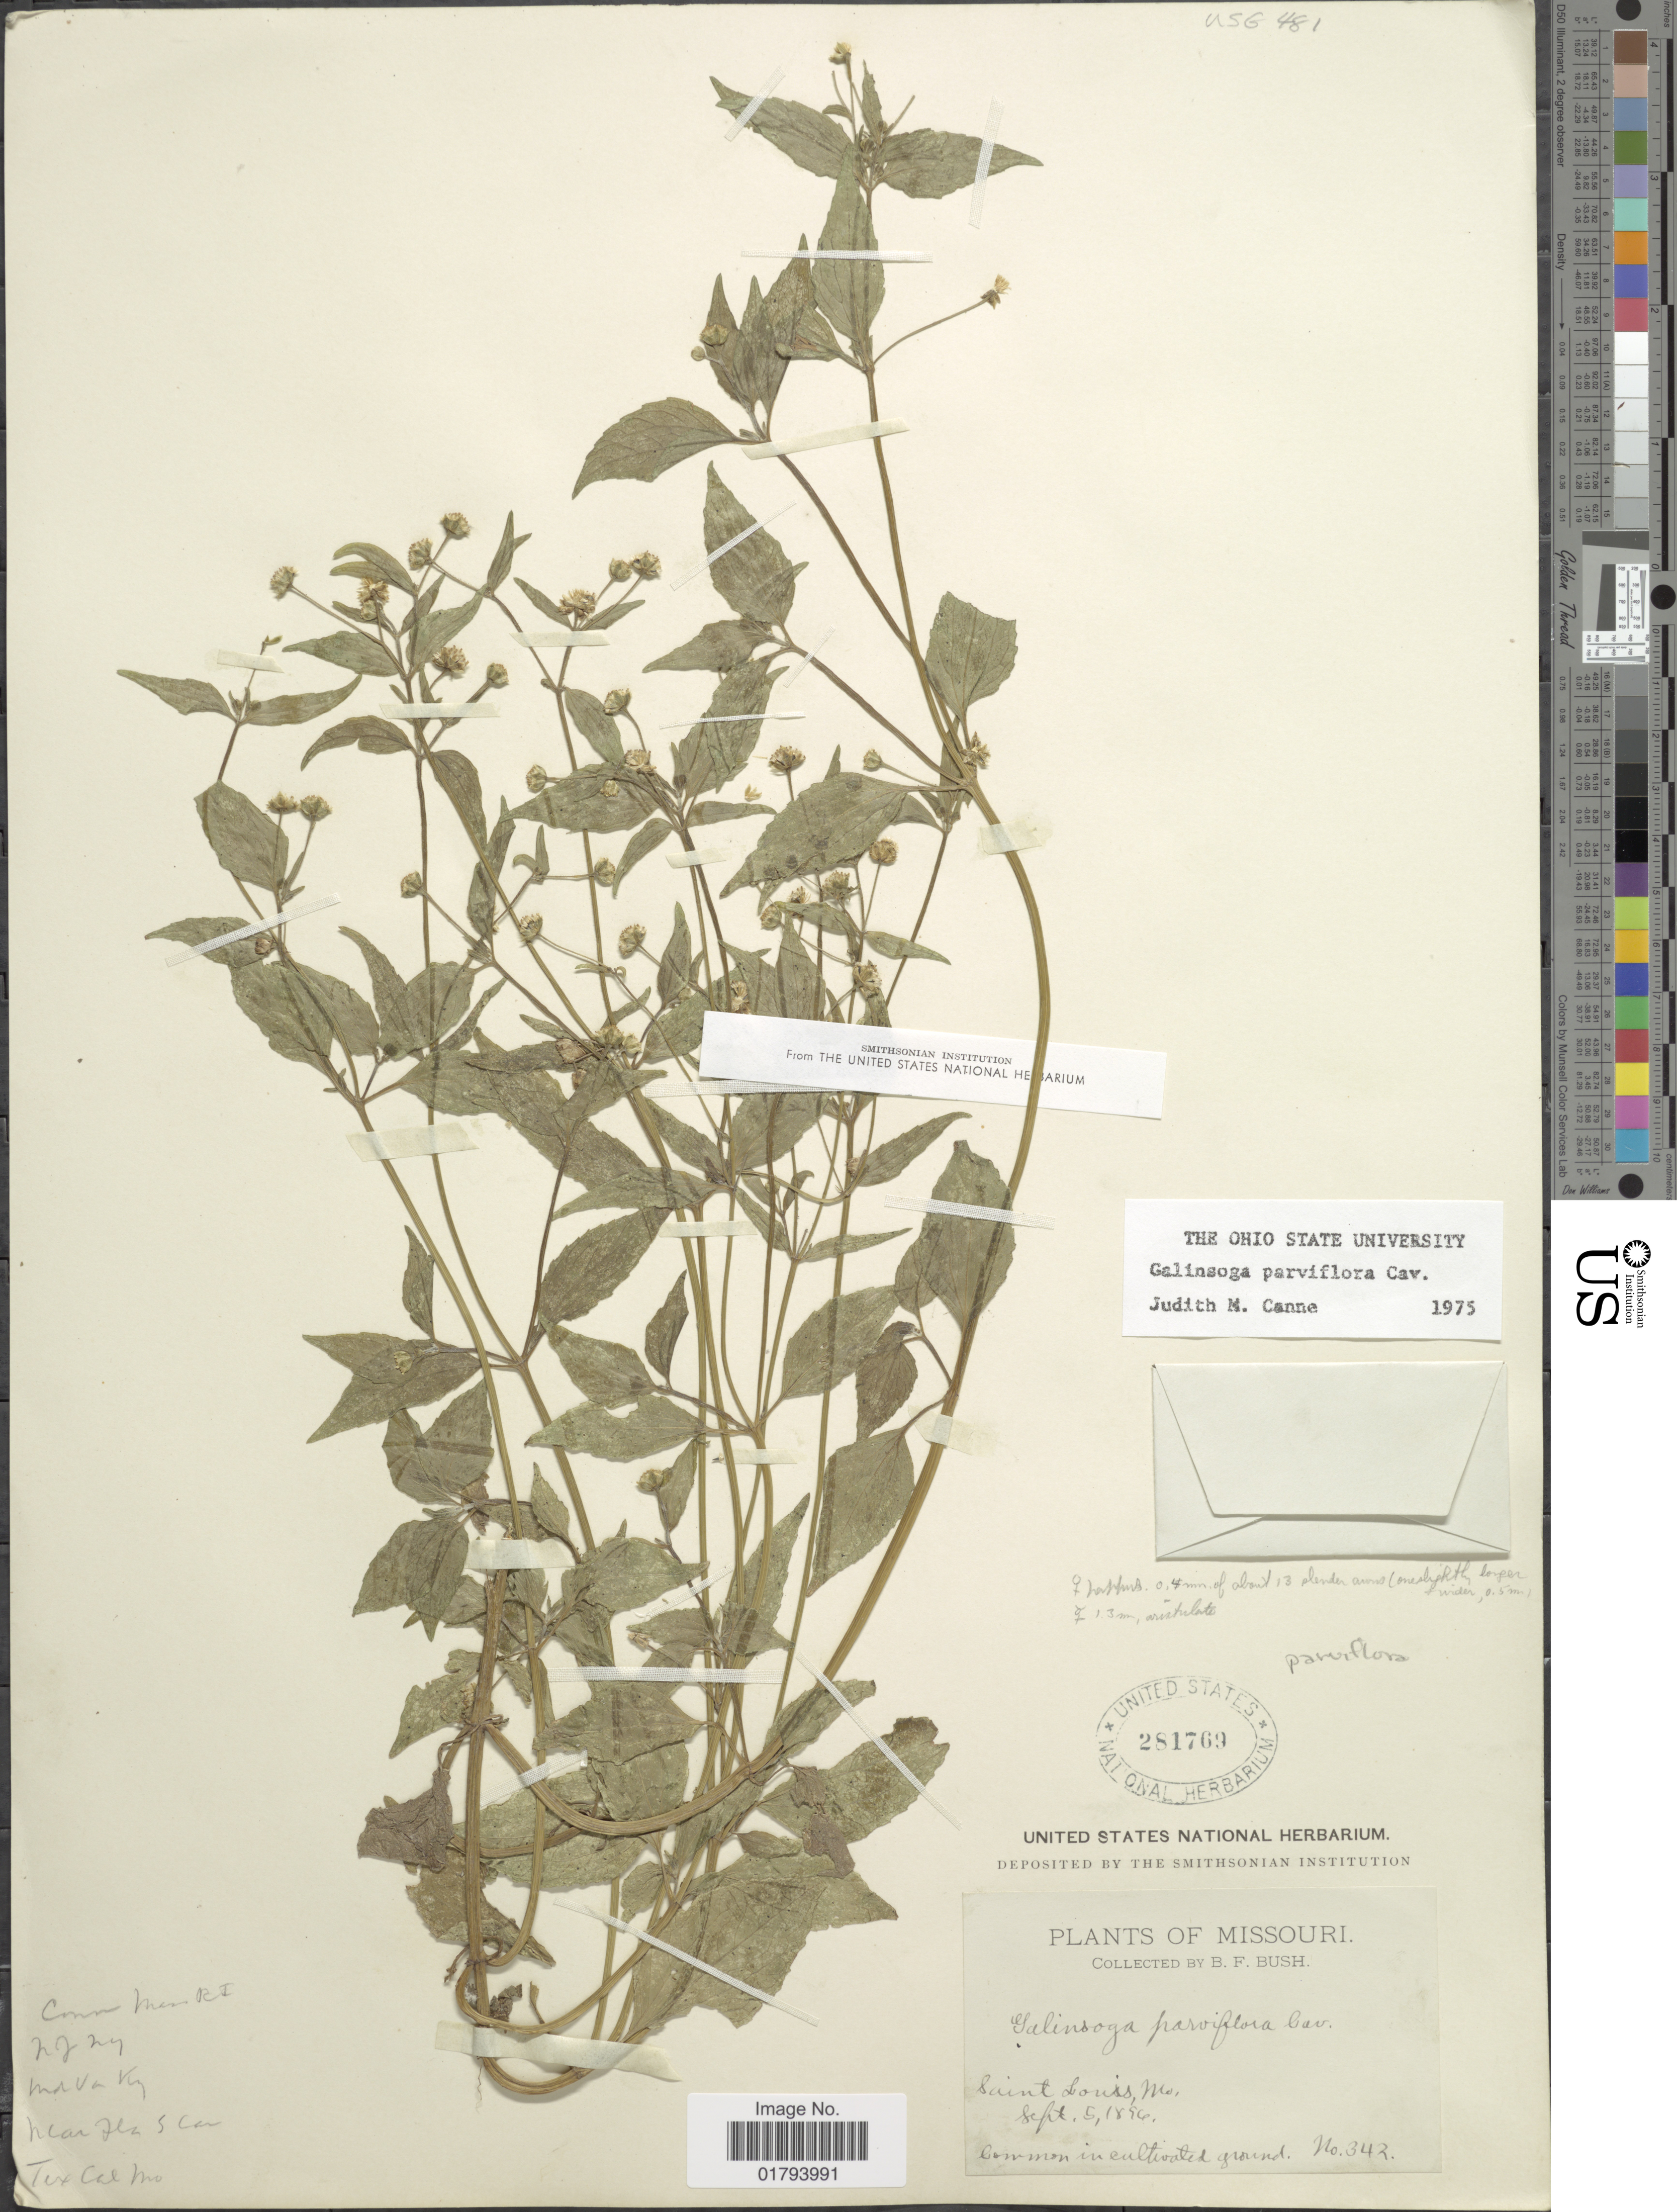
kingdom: Plantae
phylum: Tracheophyta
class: Magnoliopsida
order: Asterales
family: Asteraceae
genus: Galinsoga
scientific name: Galinsoga parviflora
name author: Cav.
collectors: B. F. Bush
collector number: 342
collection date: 1896-09-05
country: United States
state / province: Missouri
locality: Saint Louis, Mo.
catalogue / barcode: US 281769